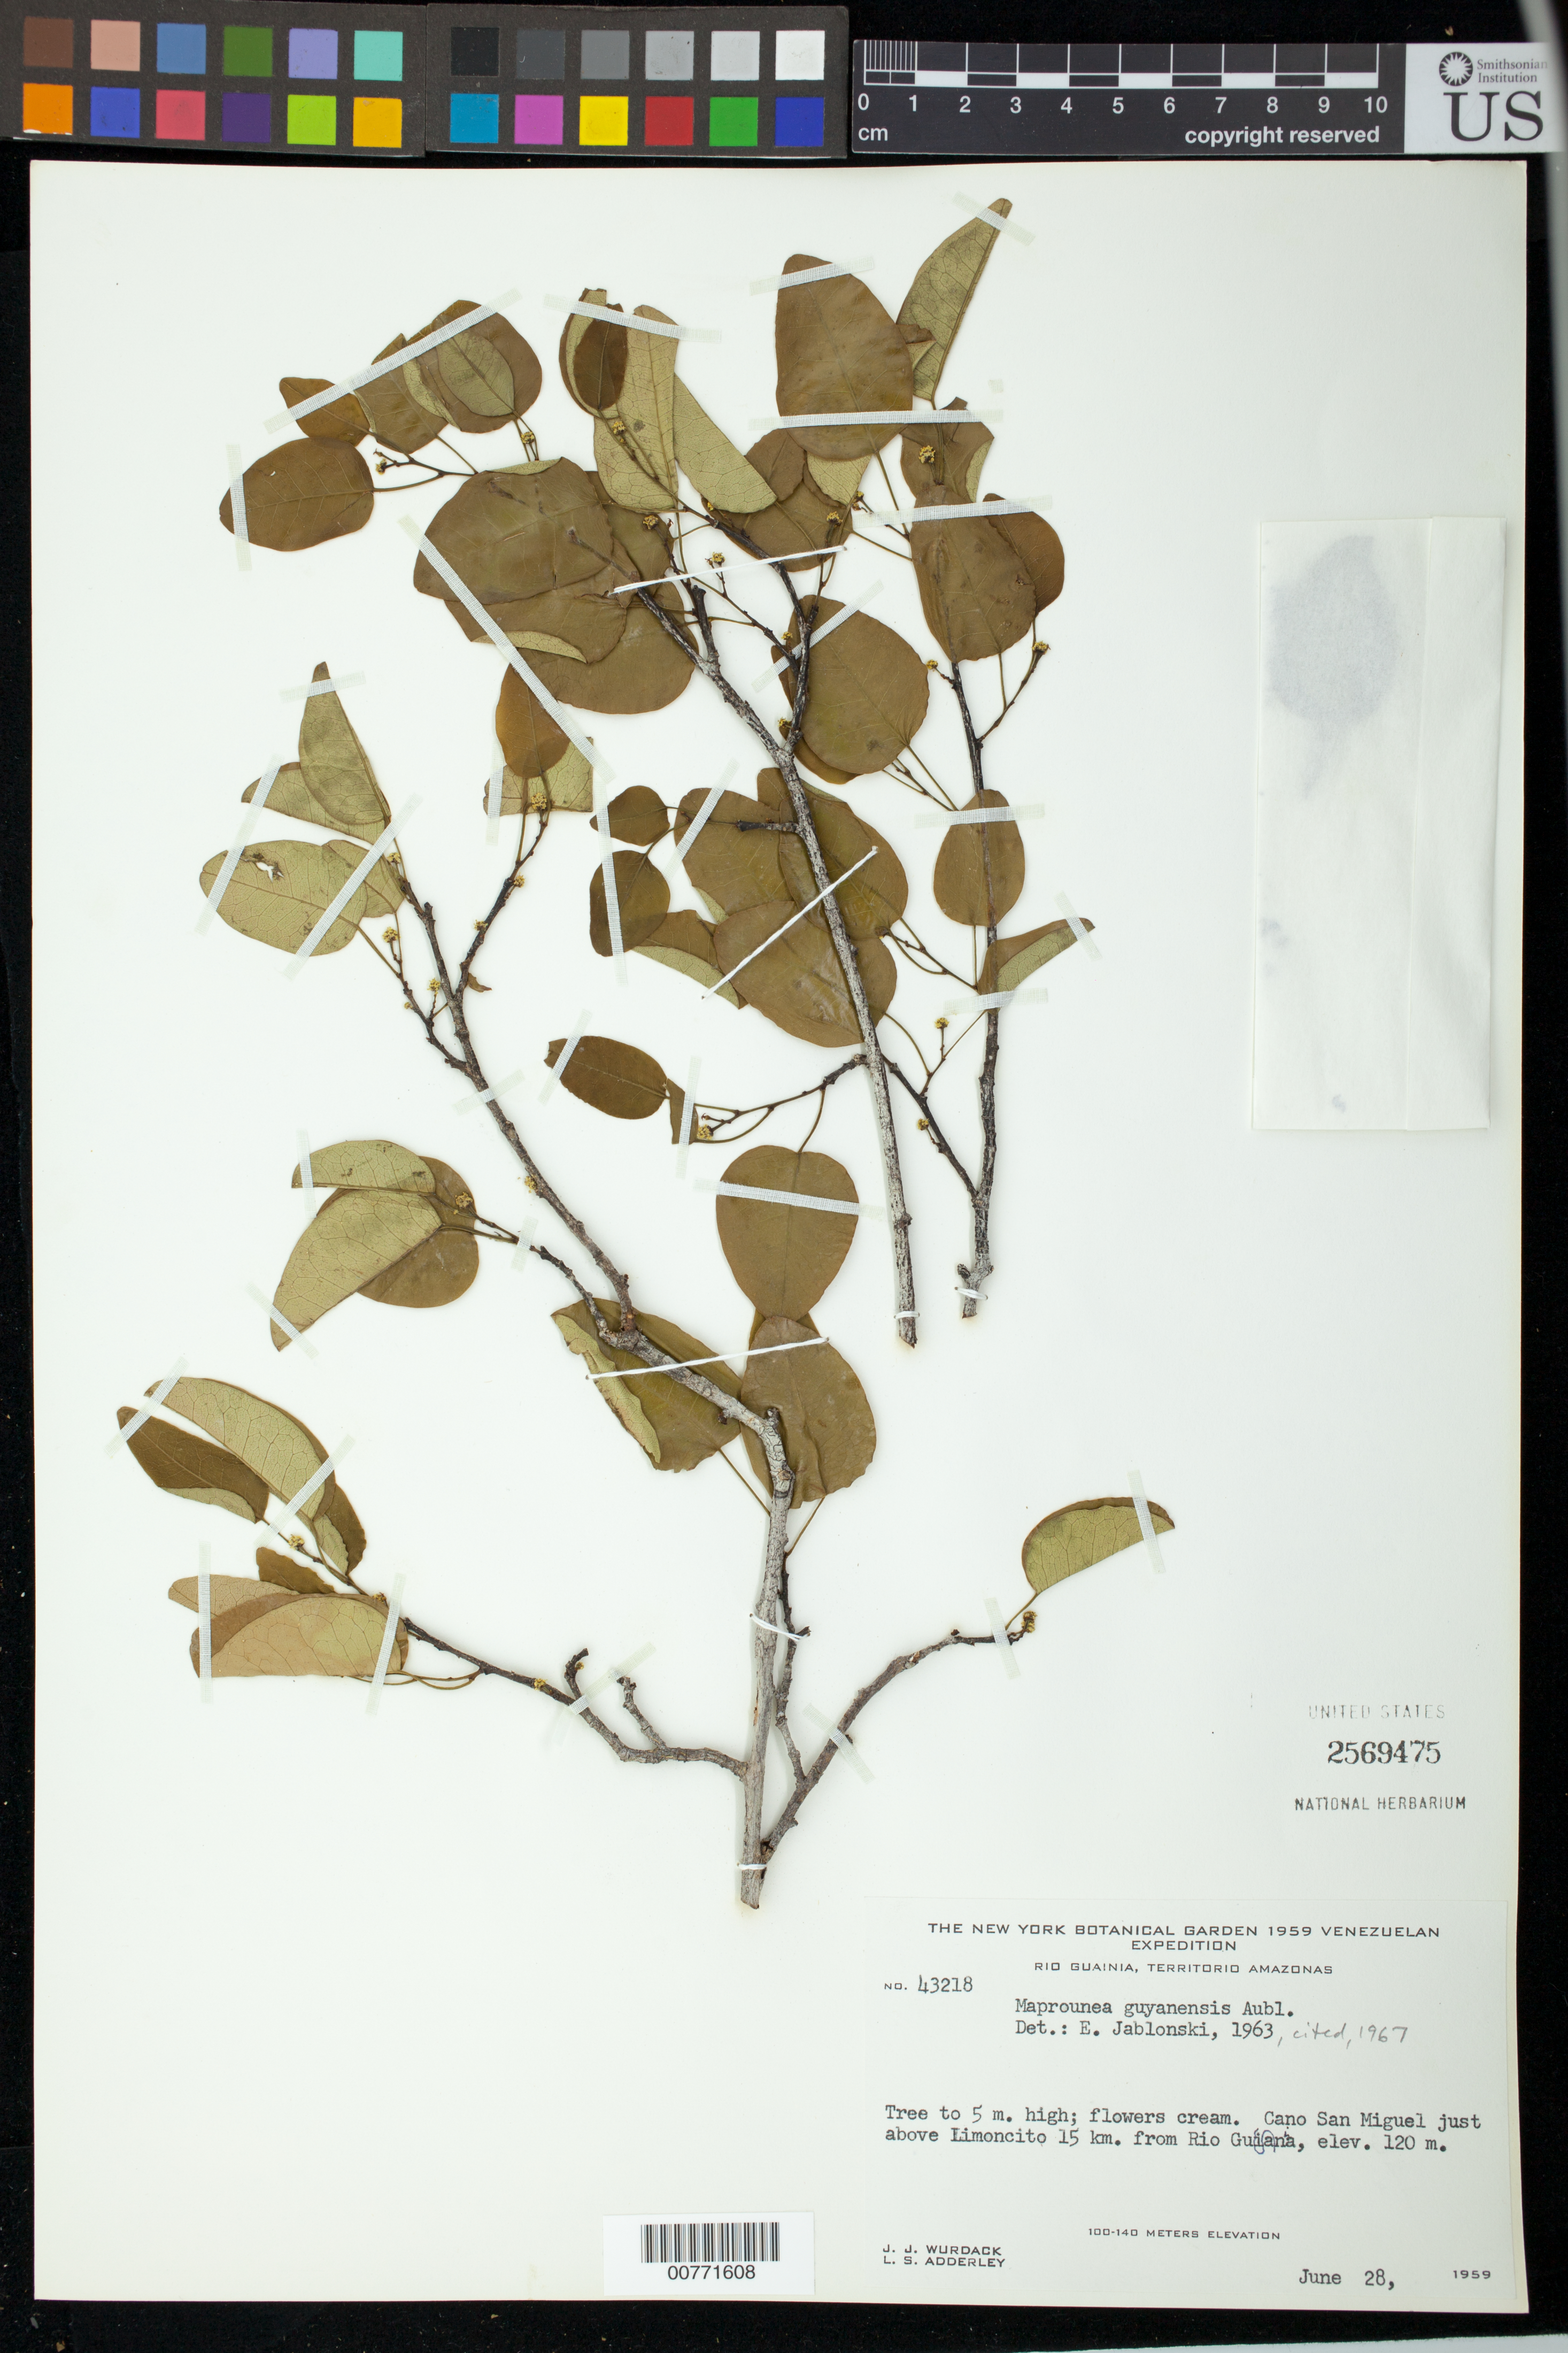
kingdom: Plantae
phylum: Tracheophyta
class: Magnoliopsida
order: Malpighiales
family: Euphorbiaceae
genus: Maprounea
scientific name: Maprounea guianensis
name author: Aubl.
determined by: Jablonski, E. F.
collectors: B. Maguire & L. S. Adderley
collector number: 43218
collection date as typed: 28-Jun-59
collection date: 1959-06-28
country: Venezuela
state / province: Amazonas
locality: Caño San Miguel, just above Limoncito (15 km from Río Guainia)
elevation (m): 100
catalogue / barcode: US 2569475